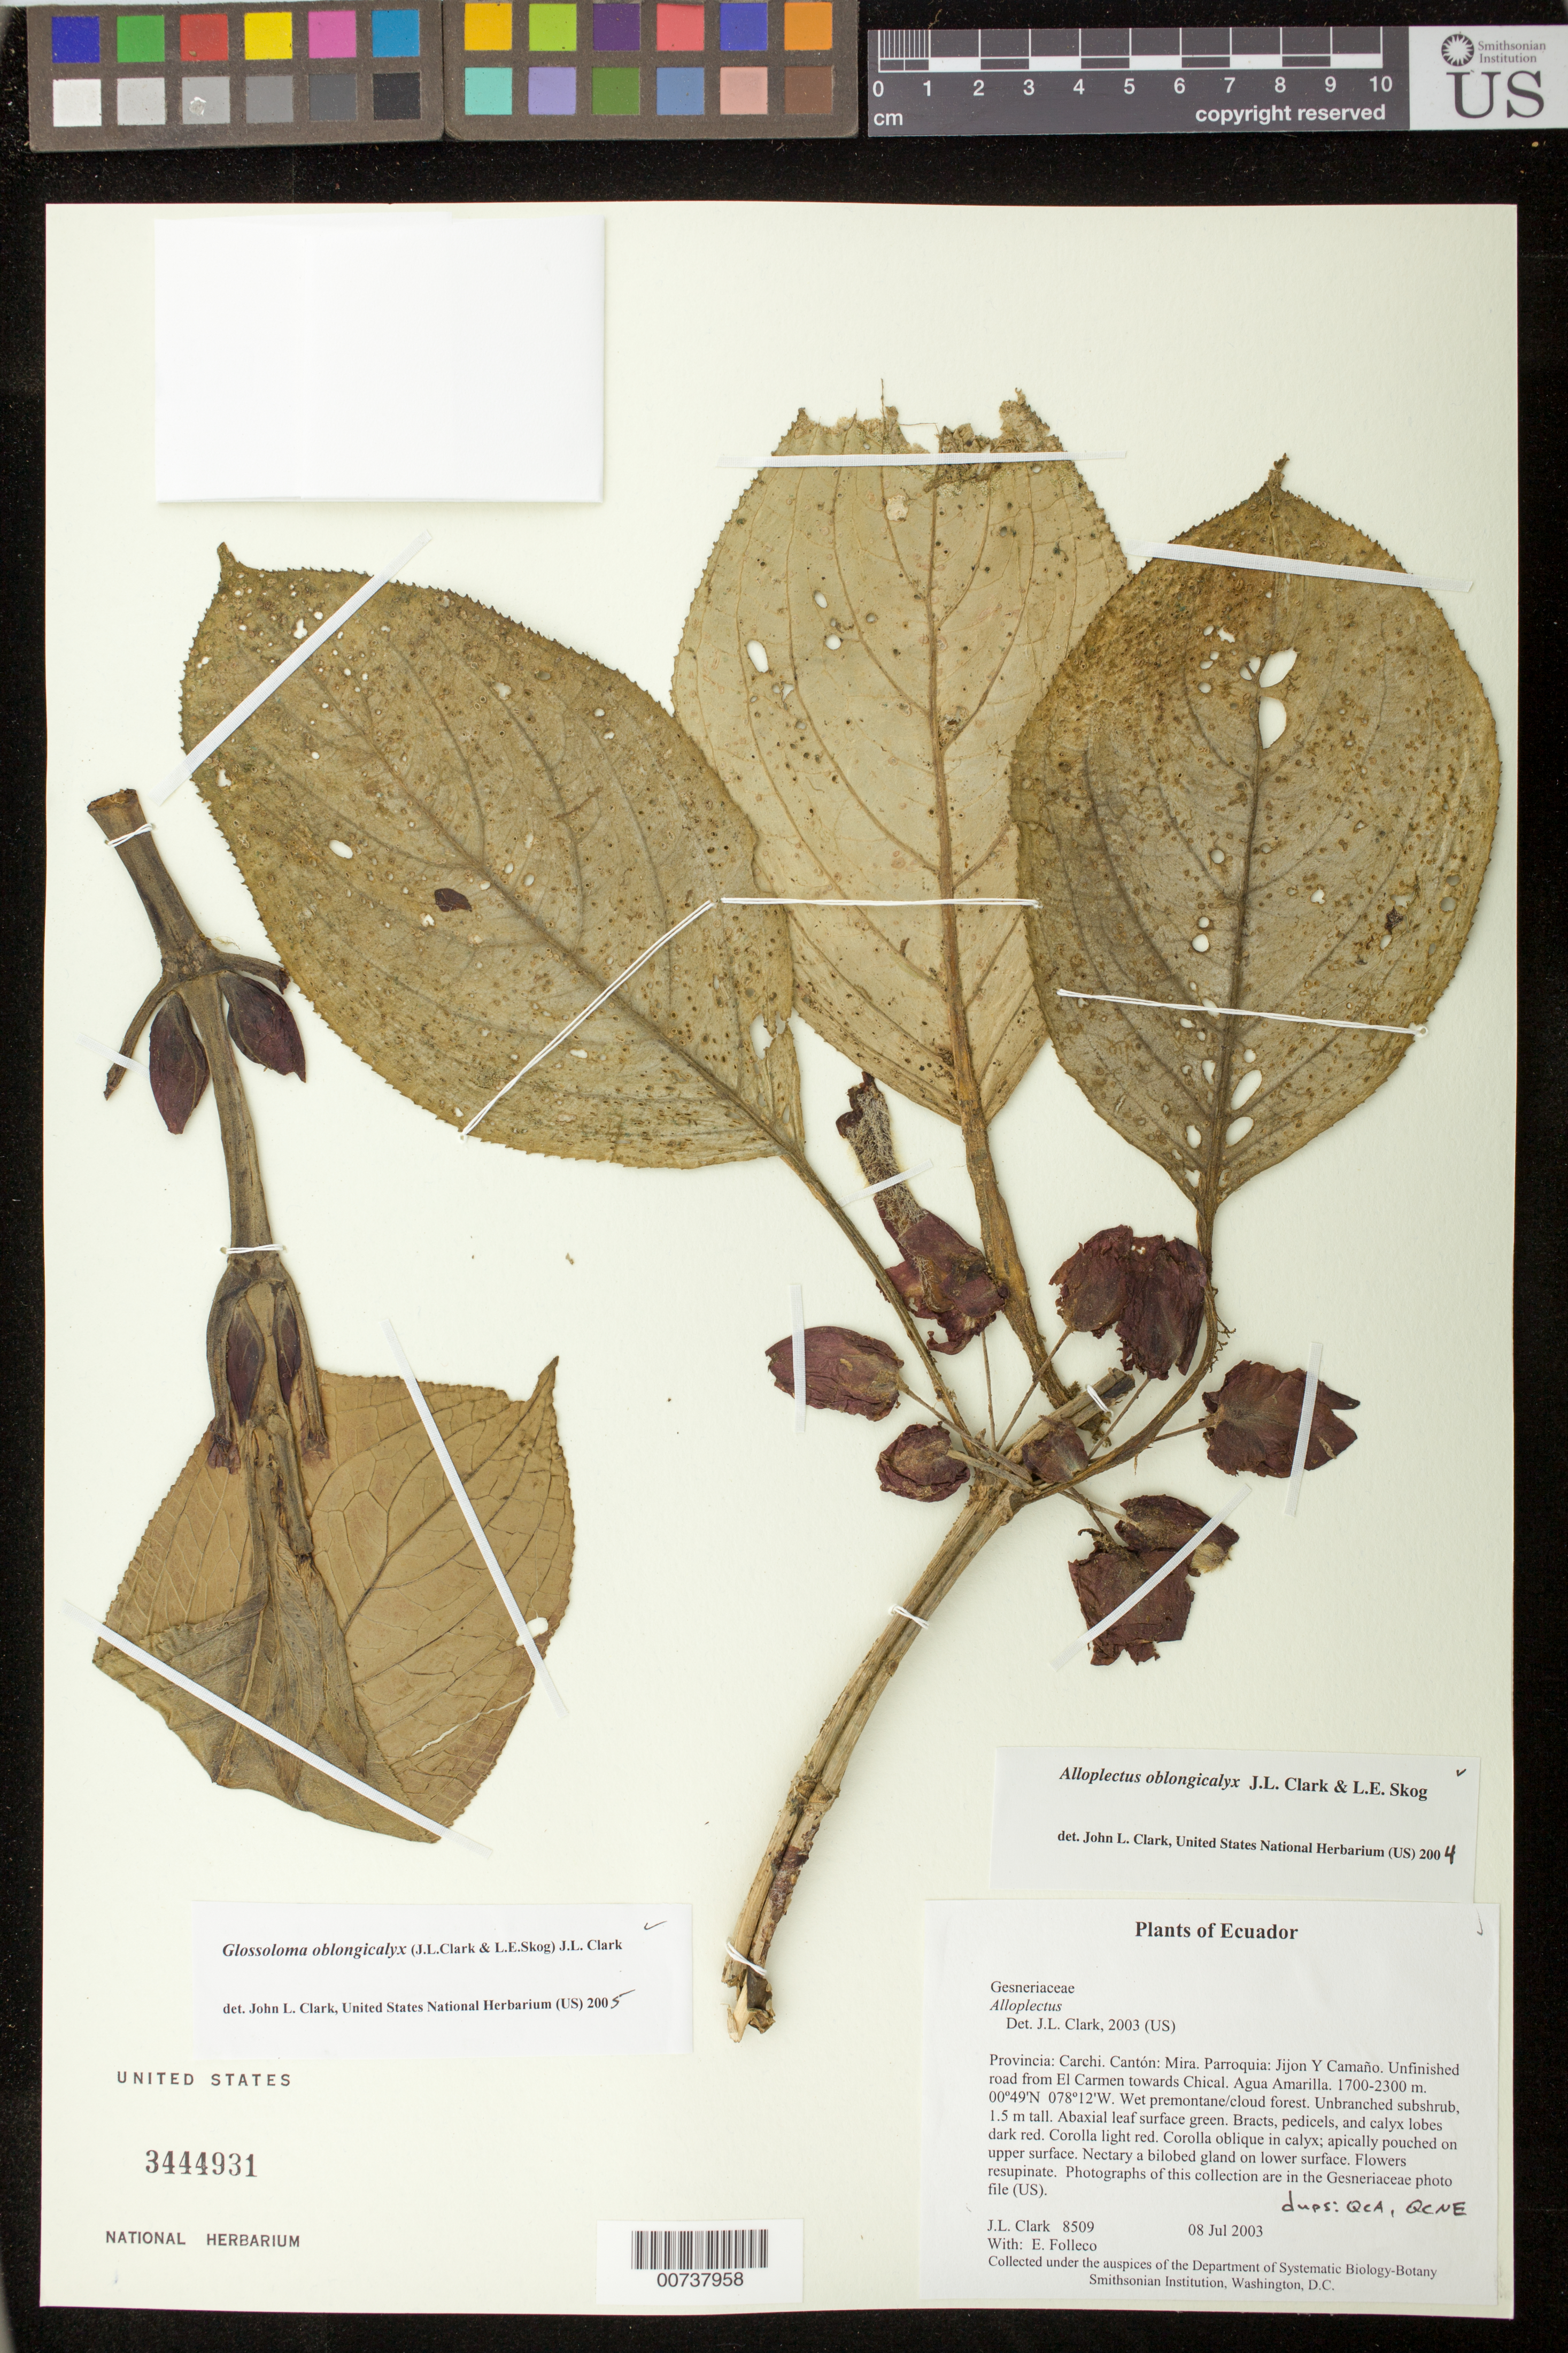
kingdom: Plantae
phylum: Tracheophyta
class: Magnoliopsida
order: Lamiales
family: Gesneriaceae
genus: Glossoloma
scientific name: Glossoloma oblongicalyx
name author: (J.L. Clark & L.E. Skog) J.L. Clark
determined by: Clark, J. L., (SEL), The Marie Selby Botanical Garden (UNITED STATES)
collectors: J. L. Clark & E. Folleco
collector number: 8509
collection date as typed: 08 Jul 2003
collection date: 2003-07-08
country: Ecuador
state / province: Carchi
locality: Mira. Parroquia: Jijon Y Camaño. Unfinished road from El Carmen towards Chical. Agua Amarilla.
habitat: Wet premontane/cloud forest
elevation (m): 1700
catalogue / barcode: US 3444931